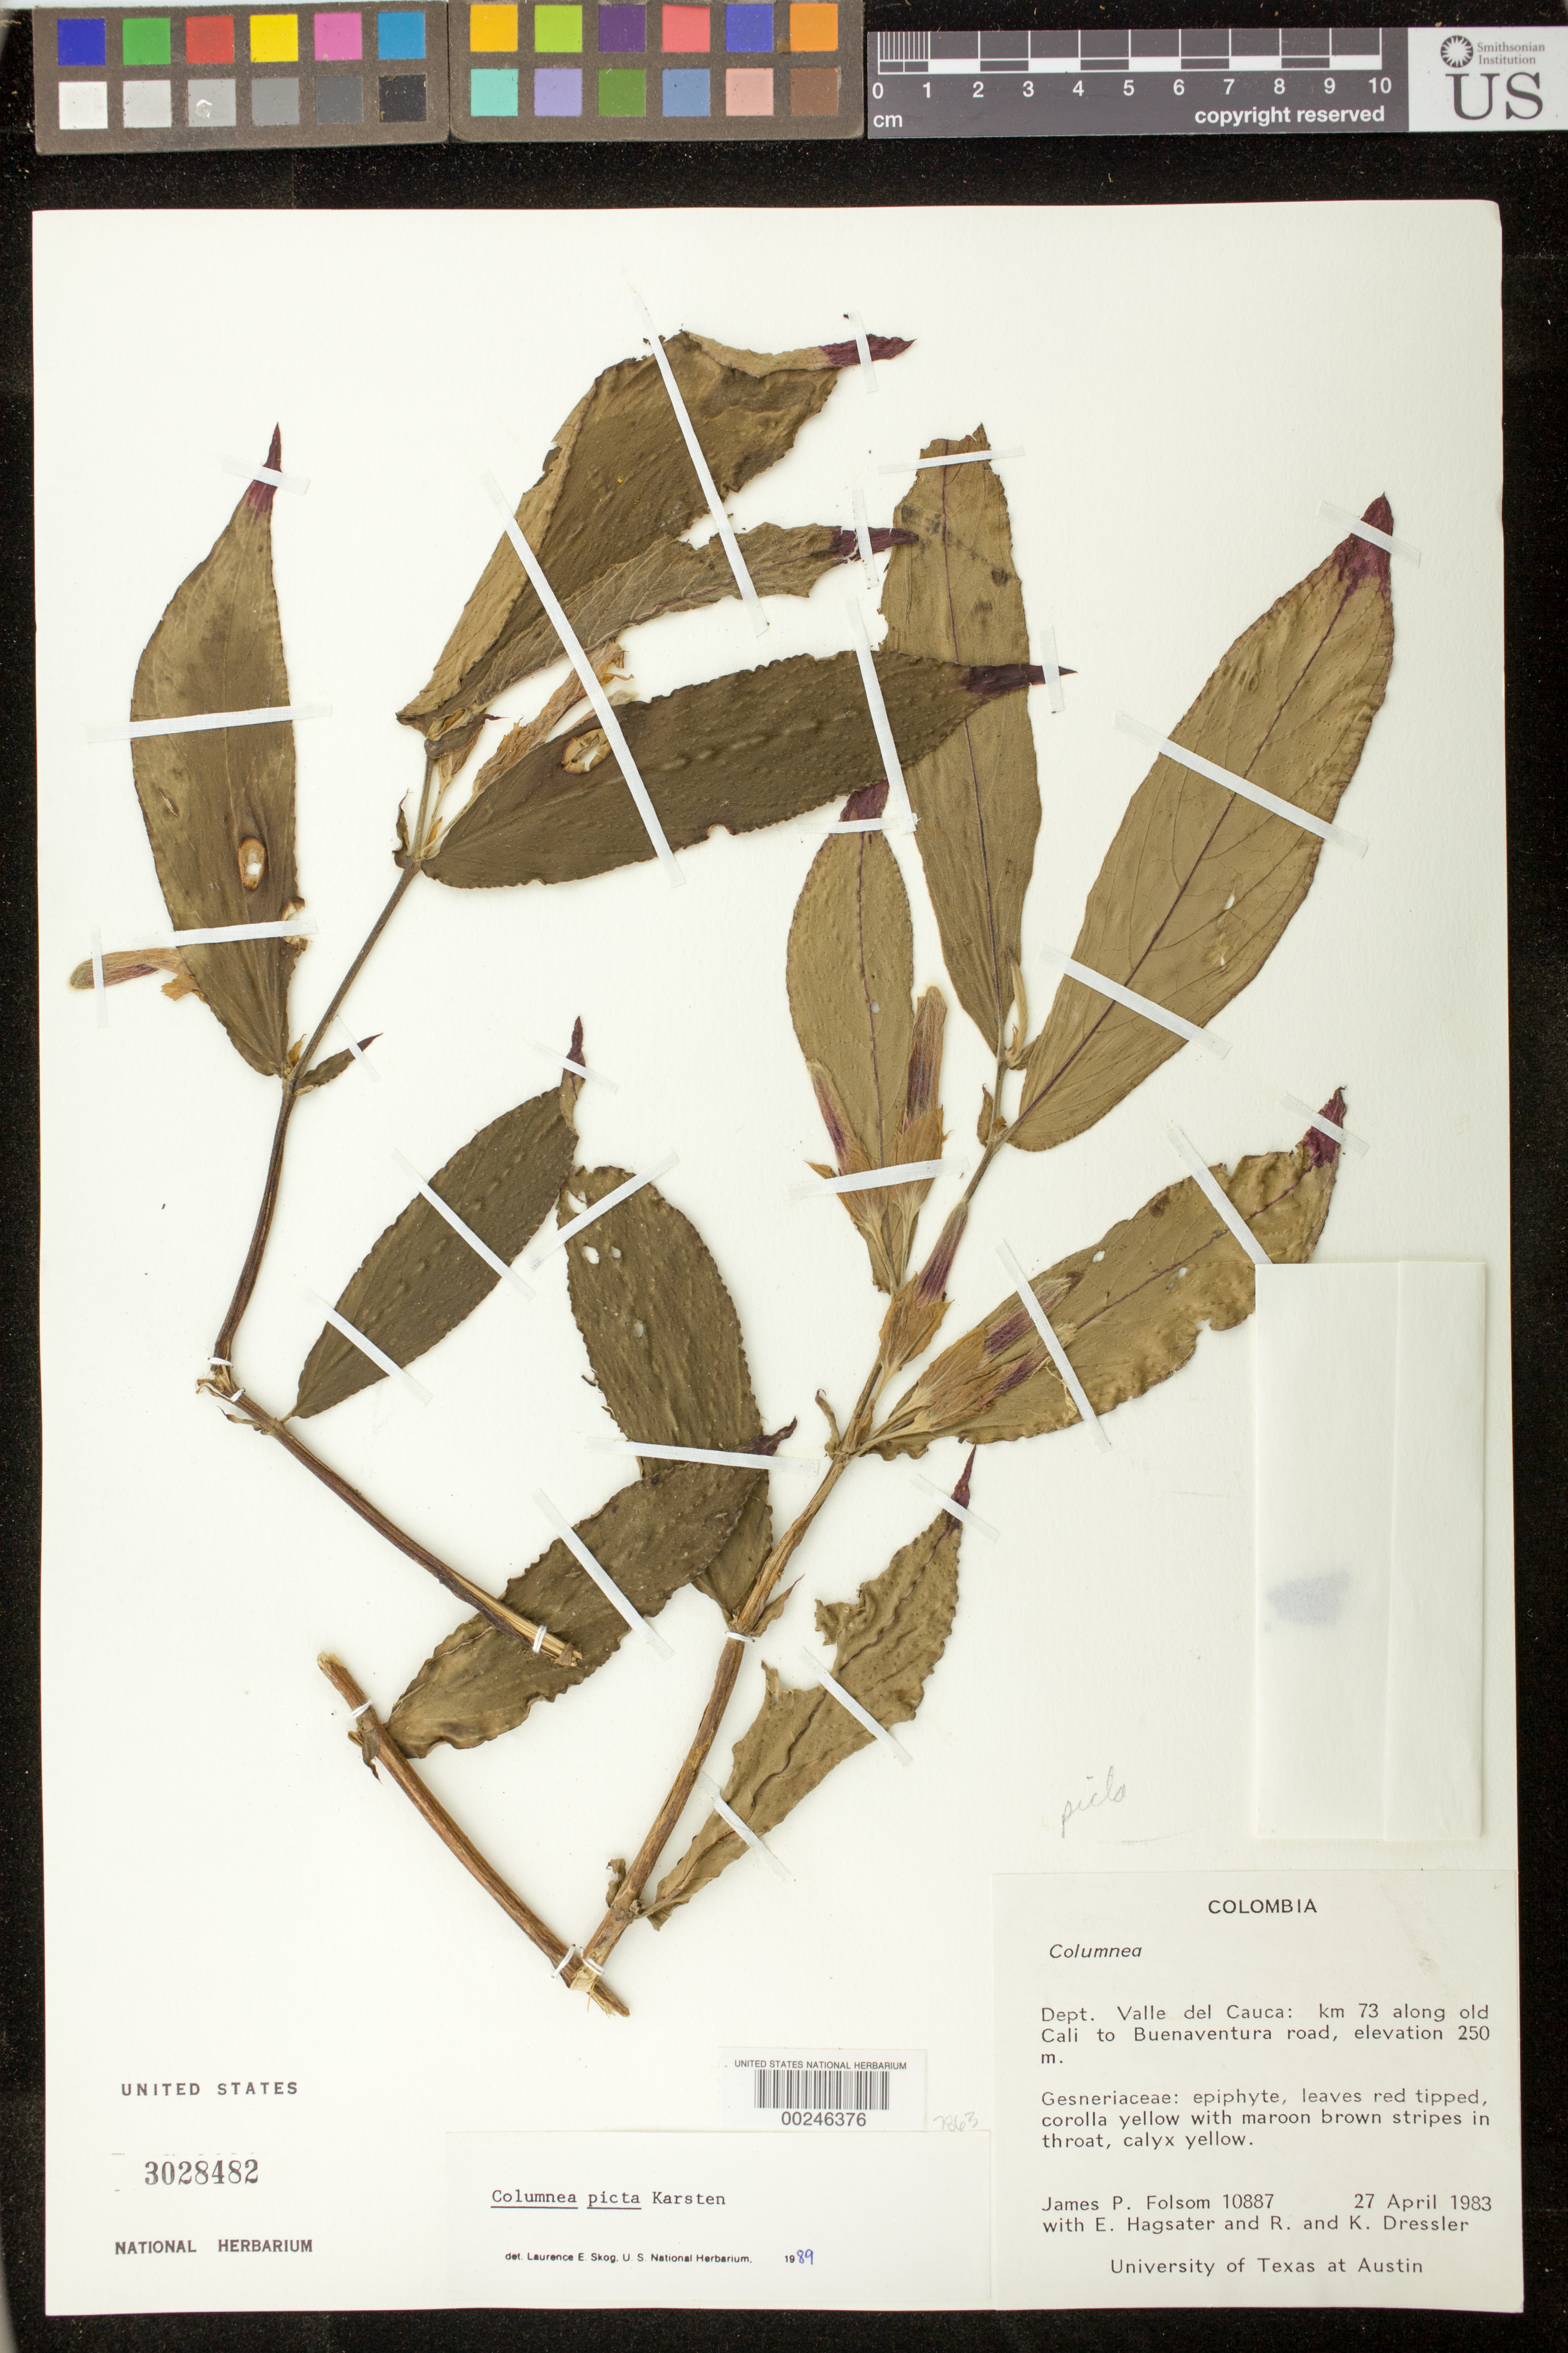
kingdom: Plantae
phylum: Tracheophyta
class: Magnoliopsida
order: Lamiales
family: Gesneriaceae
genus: Columnea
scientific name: Columnea karsteniana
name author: Singh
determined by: Skog, Laurence E.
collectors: J. P. Folsom, E. Hágsater, R. Dressler & K. Dressler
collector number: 10887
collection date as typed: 27 Apr 1983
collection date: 1983-04-27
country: Colombia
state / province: Valle del Cauca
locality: Km 73 along old Cali to Buenaventura road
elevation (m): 250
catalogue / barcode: US 3028482